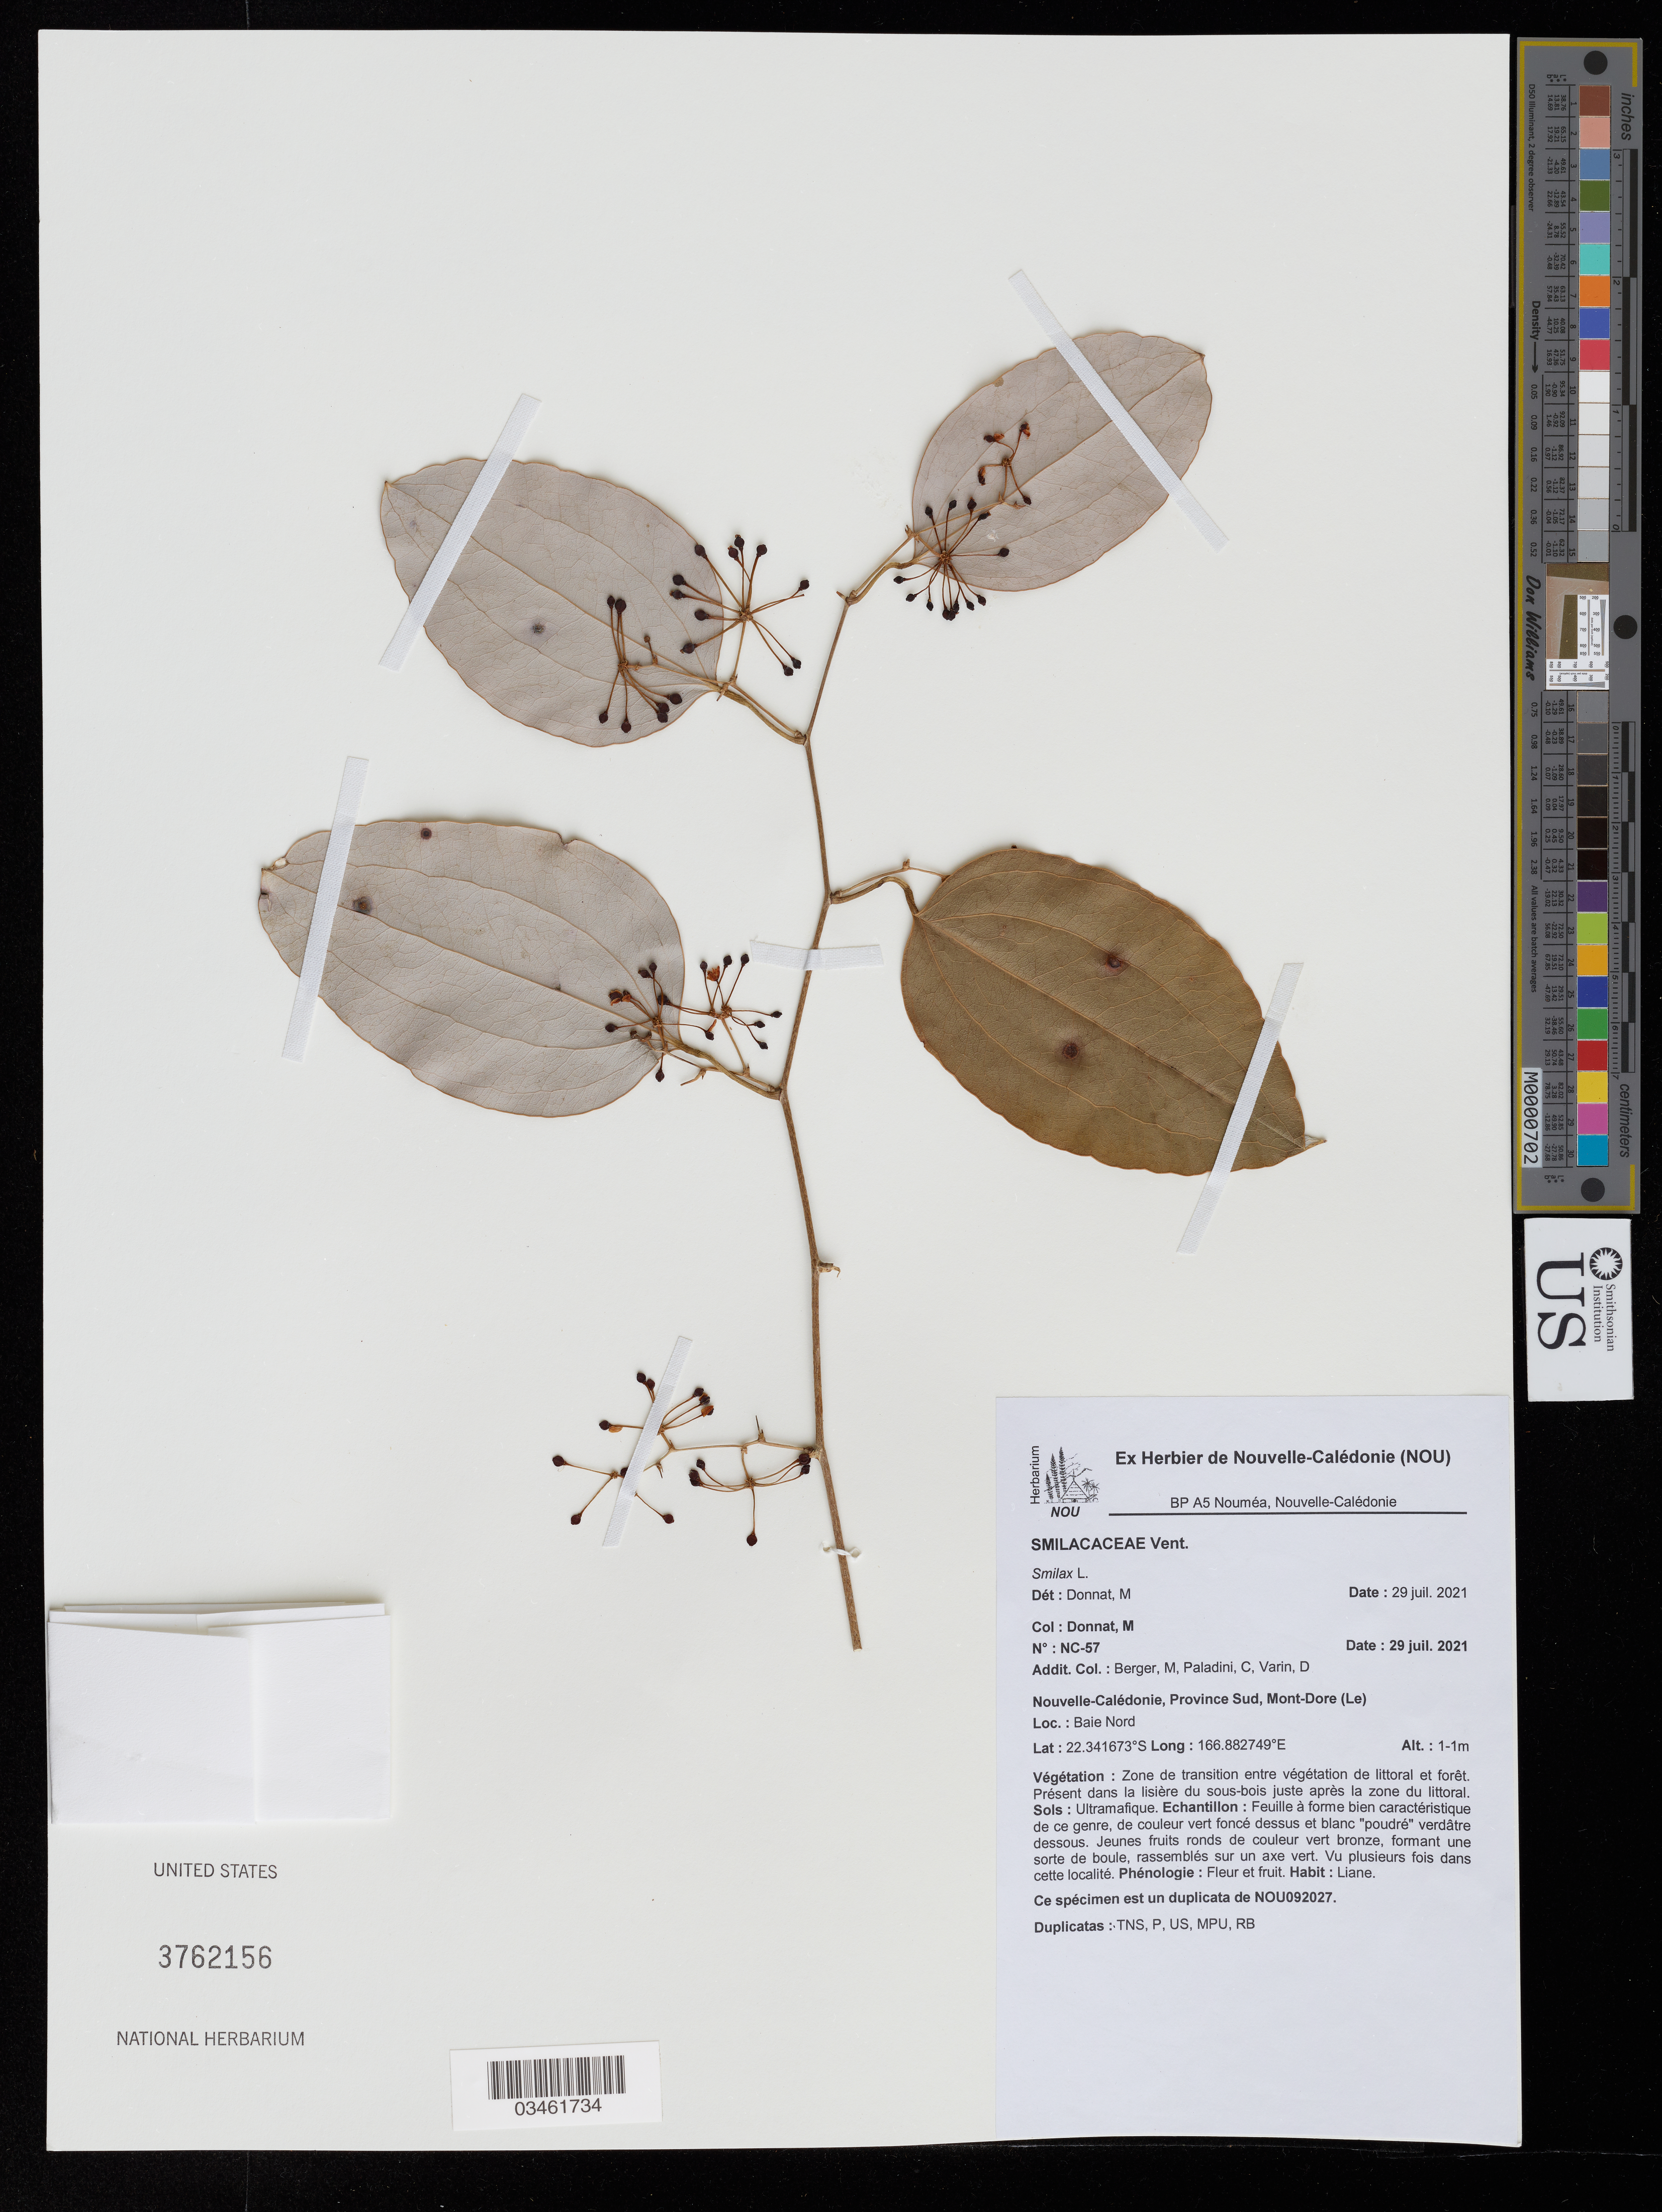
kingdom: Plantae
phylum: Tracheophyta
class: Liliopsida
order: Liliales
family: Smilacaceae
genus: Smilax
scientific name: Smilax sp.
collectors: M. Donnat, M. Berger, C. Paladini & D. Varin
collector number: NC-57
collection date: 2021-07-29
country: New Caledonia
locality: Province Sud, Mont-Dore (Le). Baie Nord.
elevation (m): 1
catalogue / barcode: US 3762156